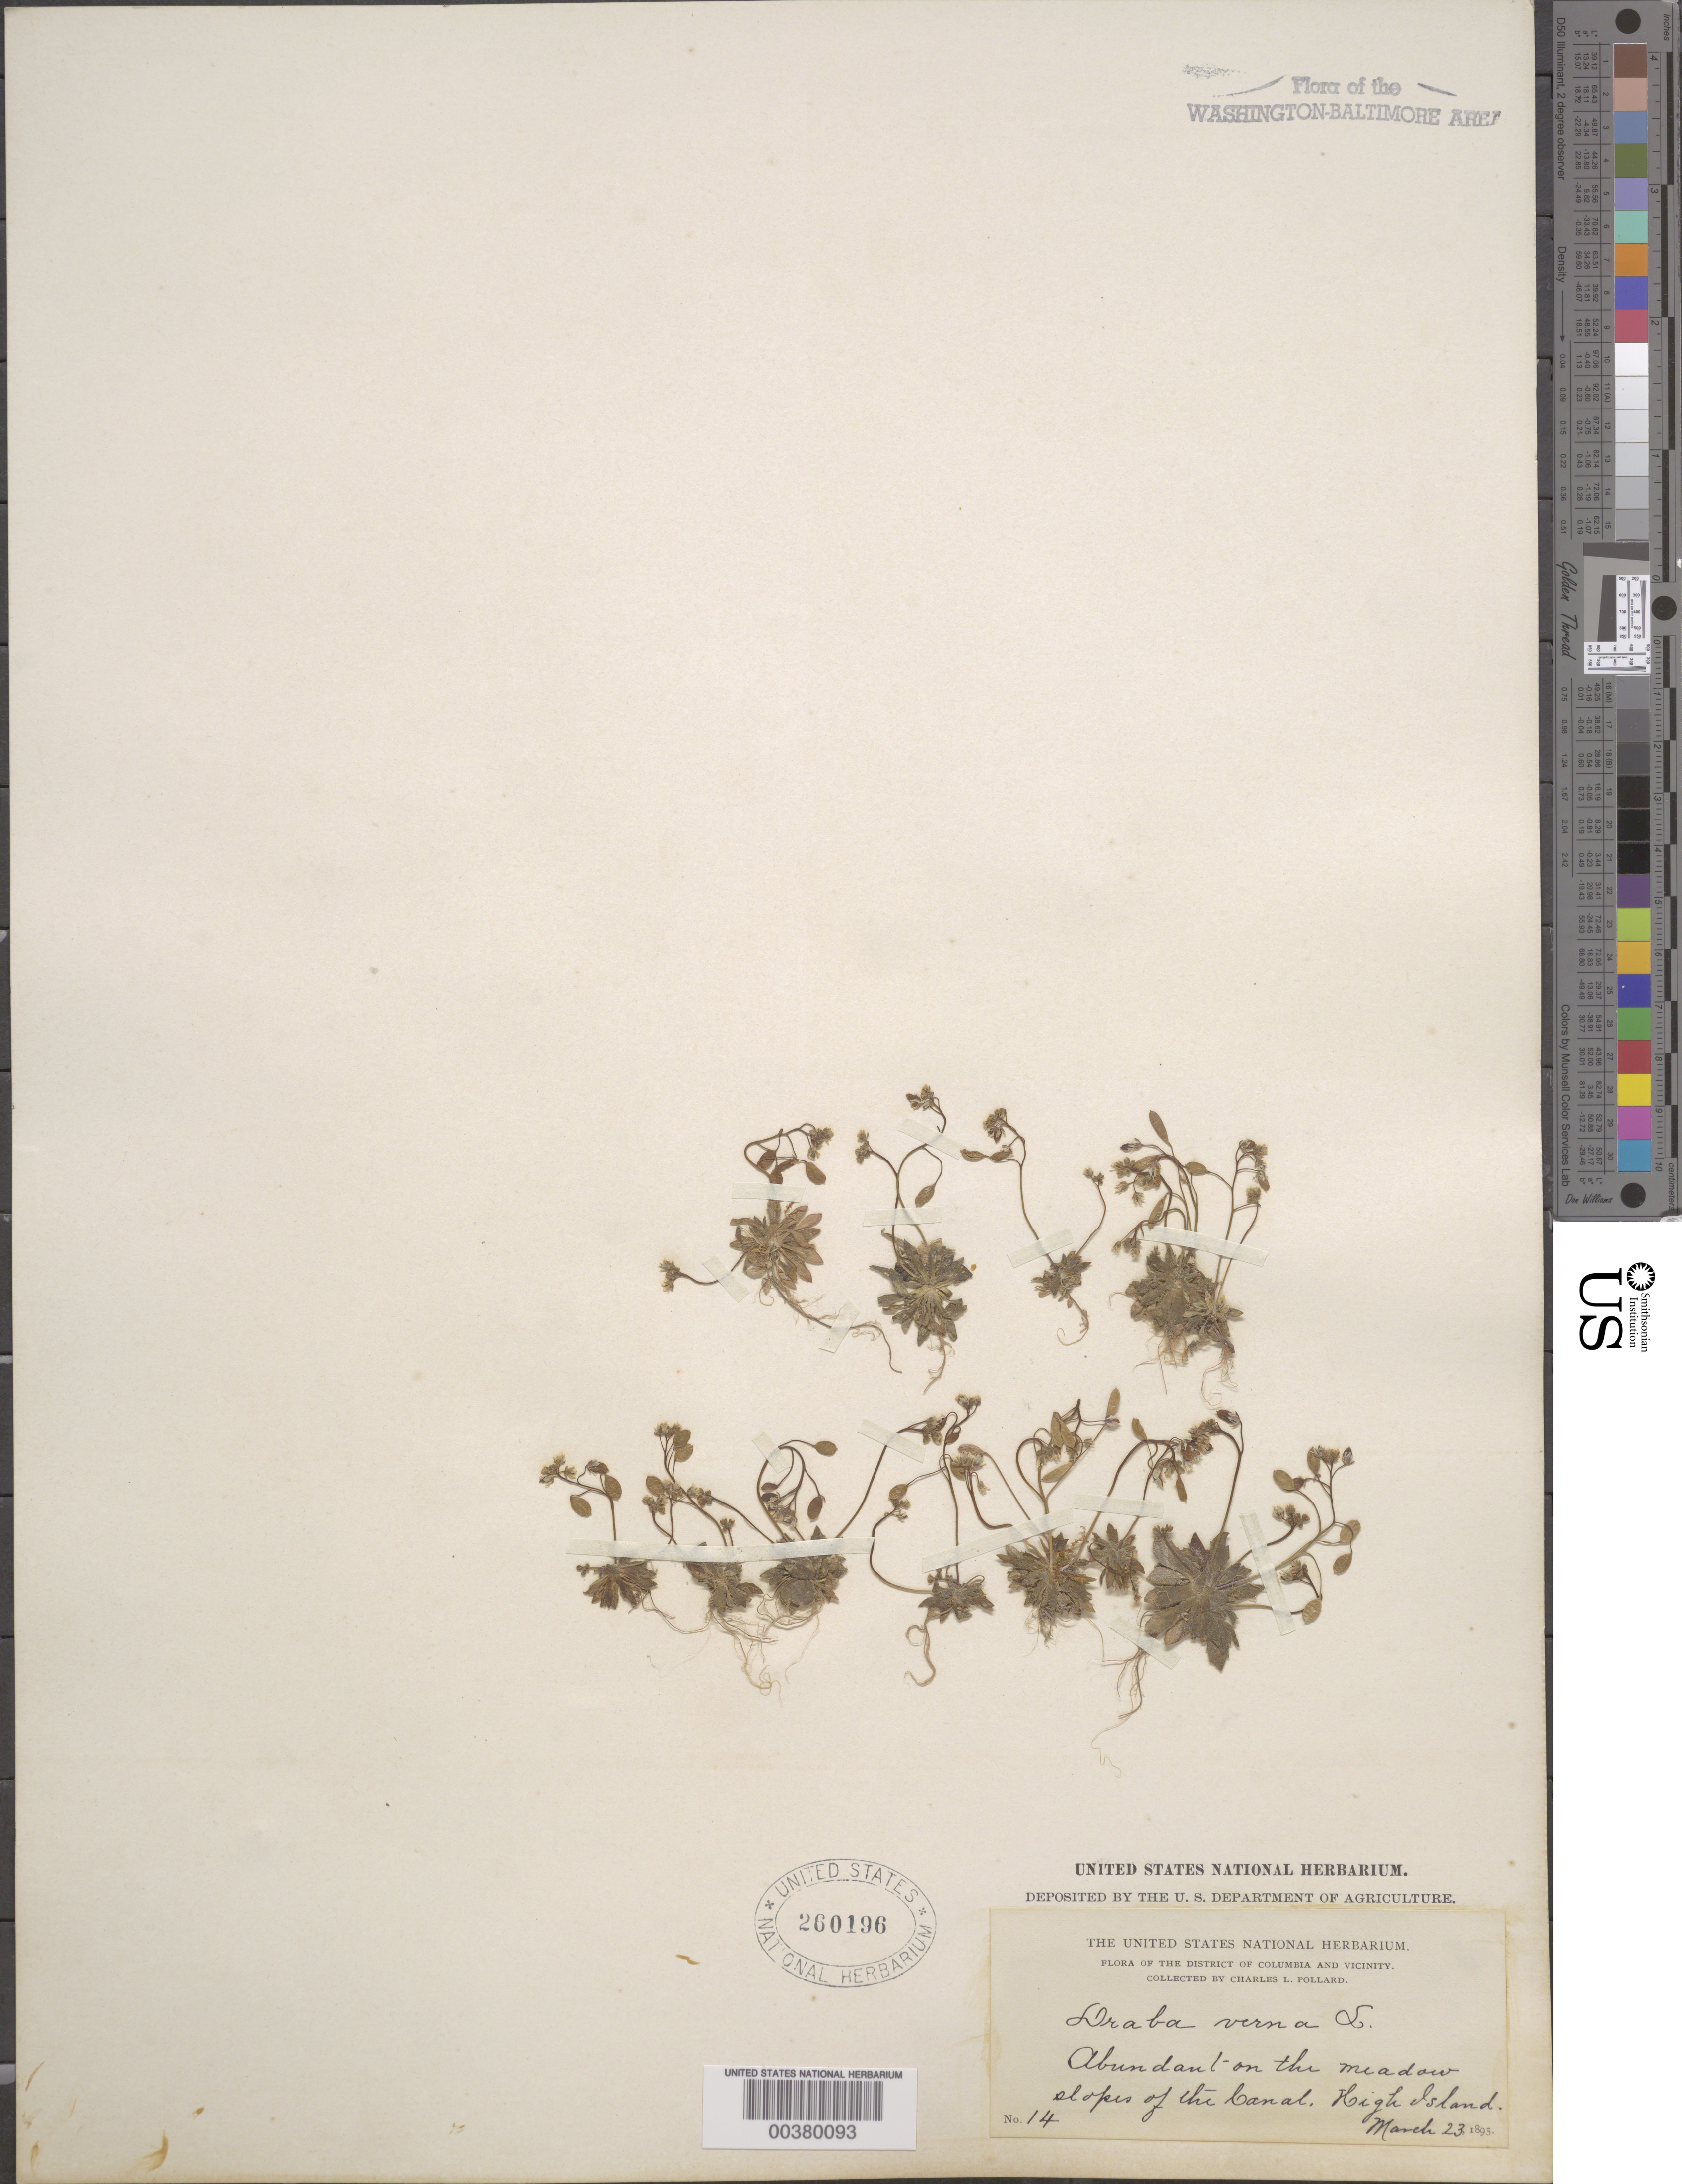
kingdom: Plantae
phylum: Tracheophyta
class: Magnoliopsida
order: Brassicales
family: Brassicaceae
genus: Draba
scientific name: Draba verna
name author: L.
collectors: C. L. Pollard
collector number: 14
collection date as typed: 23 Mar 1895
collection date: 1895-03-23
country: United States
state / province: Maryland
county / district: Montgomery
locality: C. & O. Canal, High Island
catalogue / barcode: US 260196